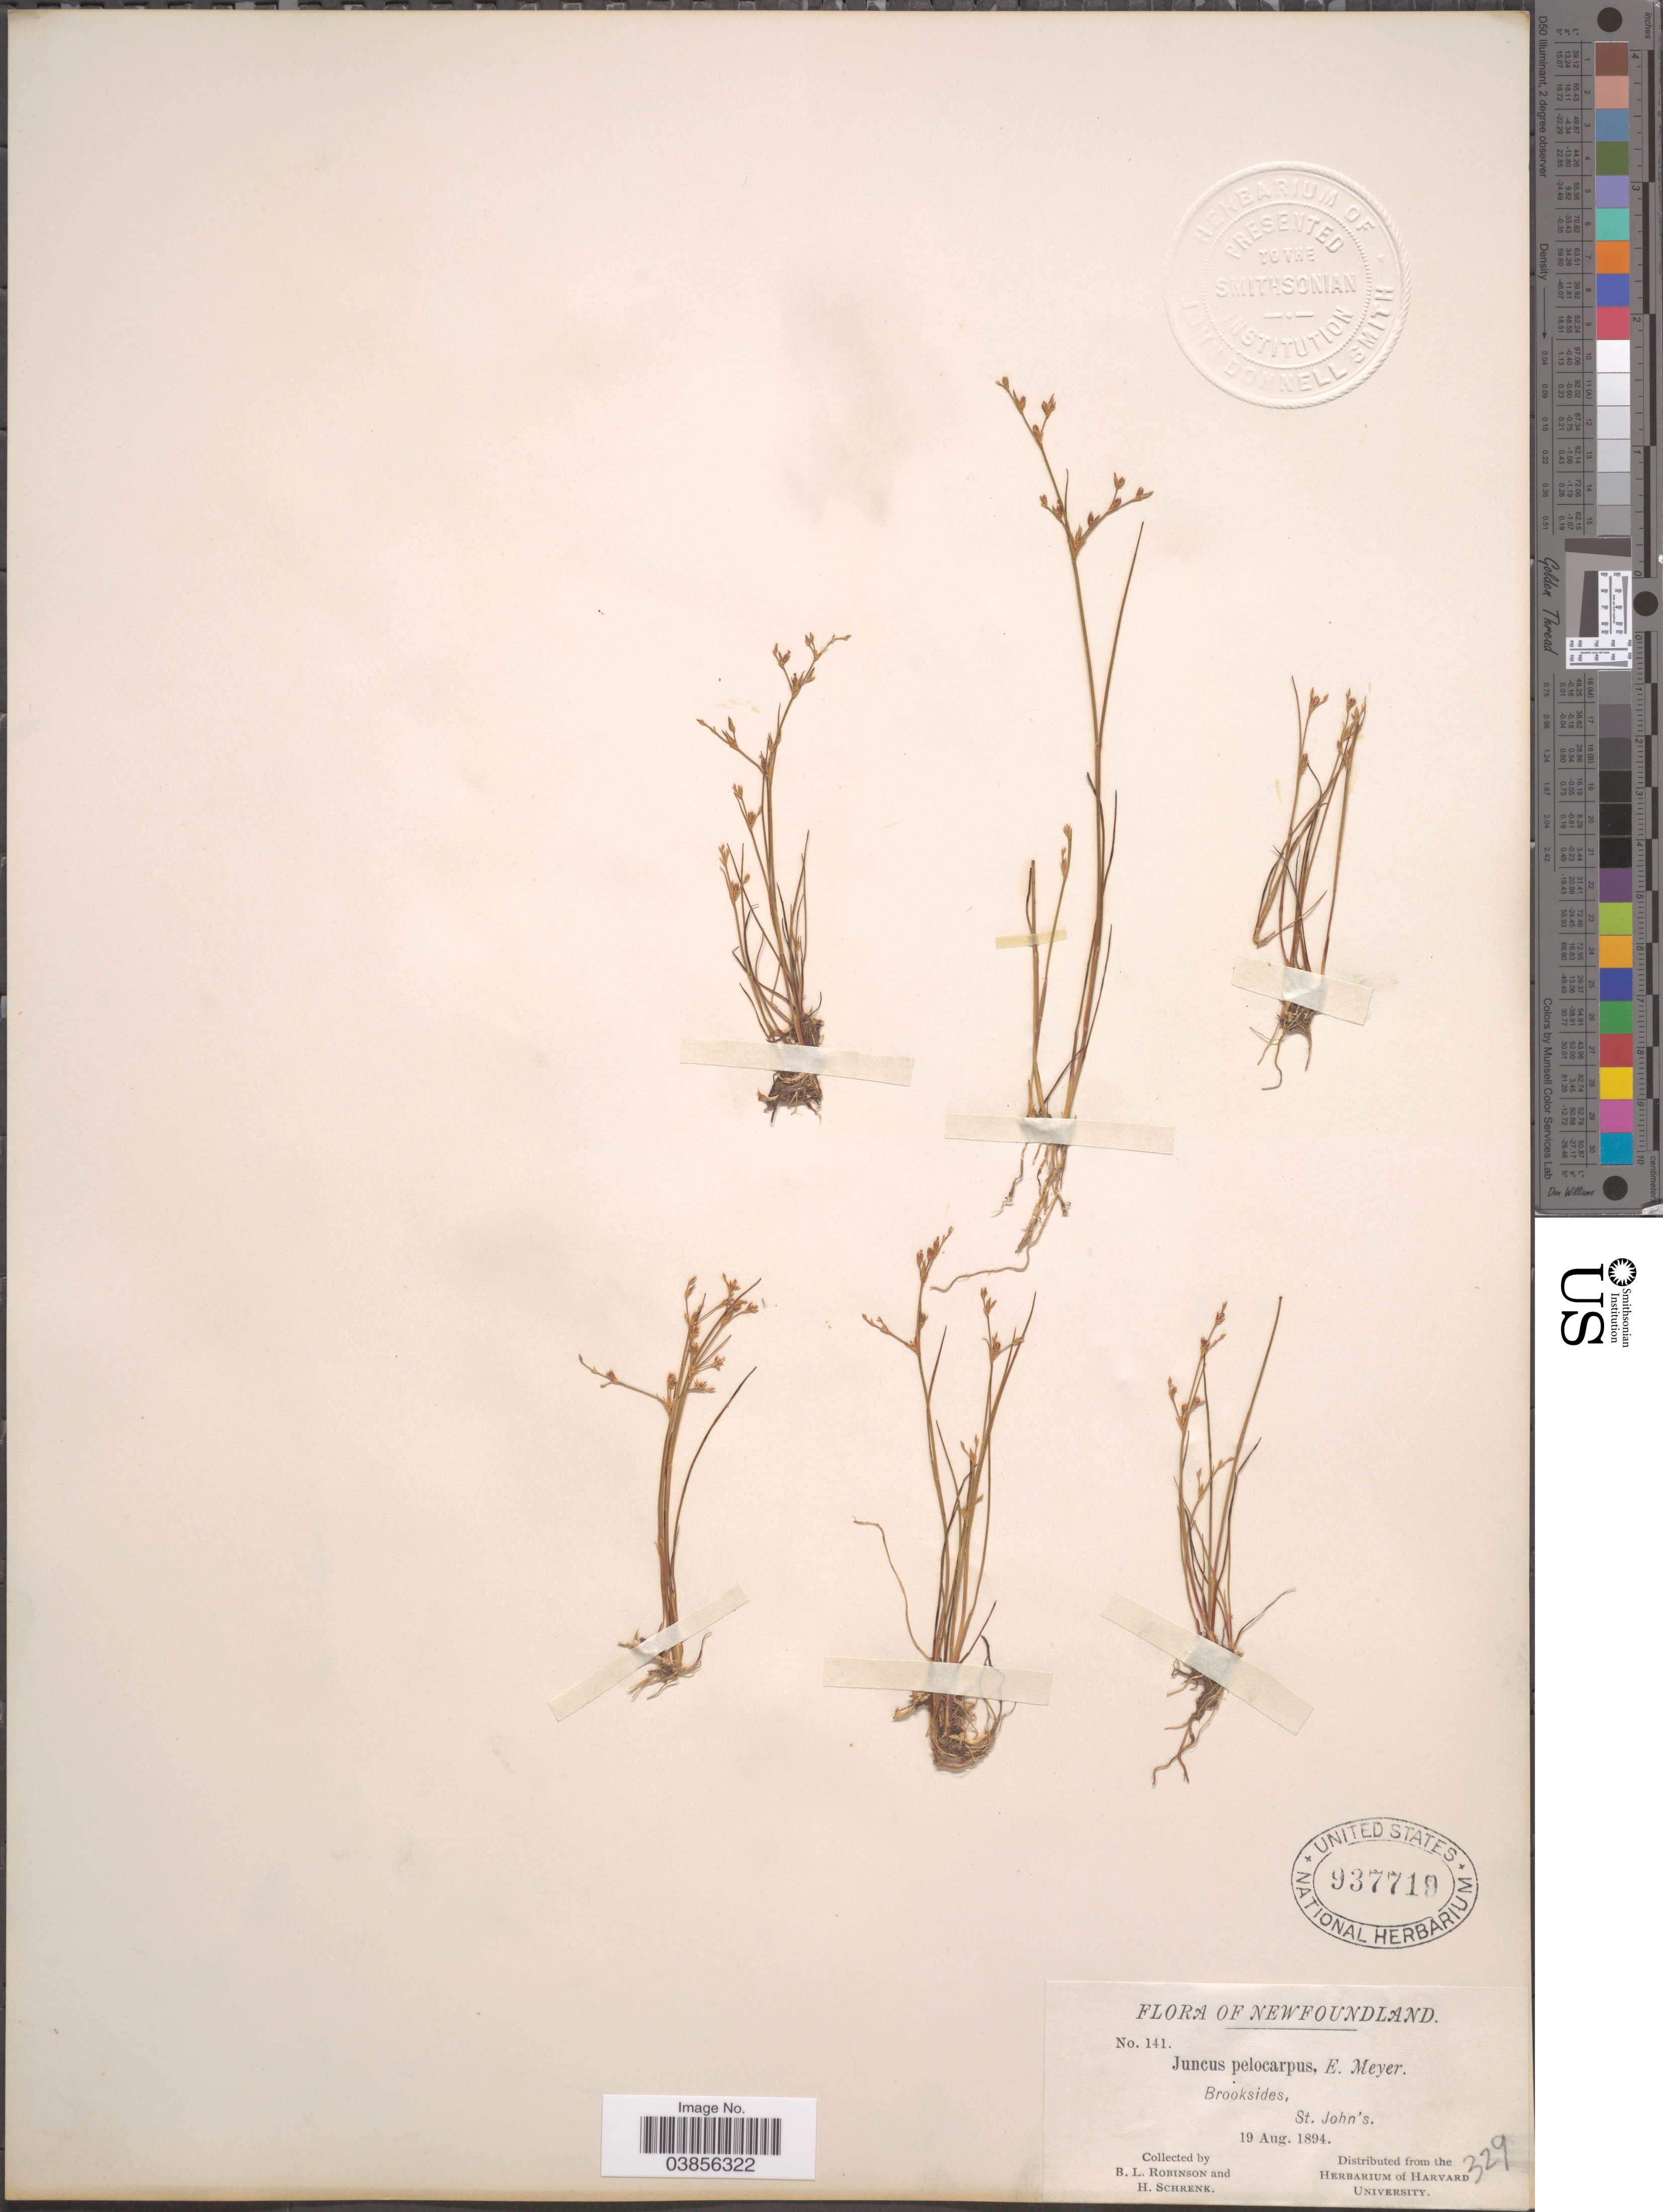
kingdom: Plantae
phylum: Tracheophyta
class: Liliopsida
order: Poales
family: Juncaceae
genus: Juncus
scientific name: Juncus pelocarpus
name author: E. Mey.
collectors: B. L. Robinson & H. Schrenk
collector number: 141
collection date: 1894-08-19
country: Canada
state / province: Newfoundland and Labrador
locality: St. John's.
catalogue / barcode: US 937719